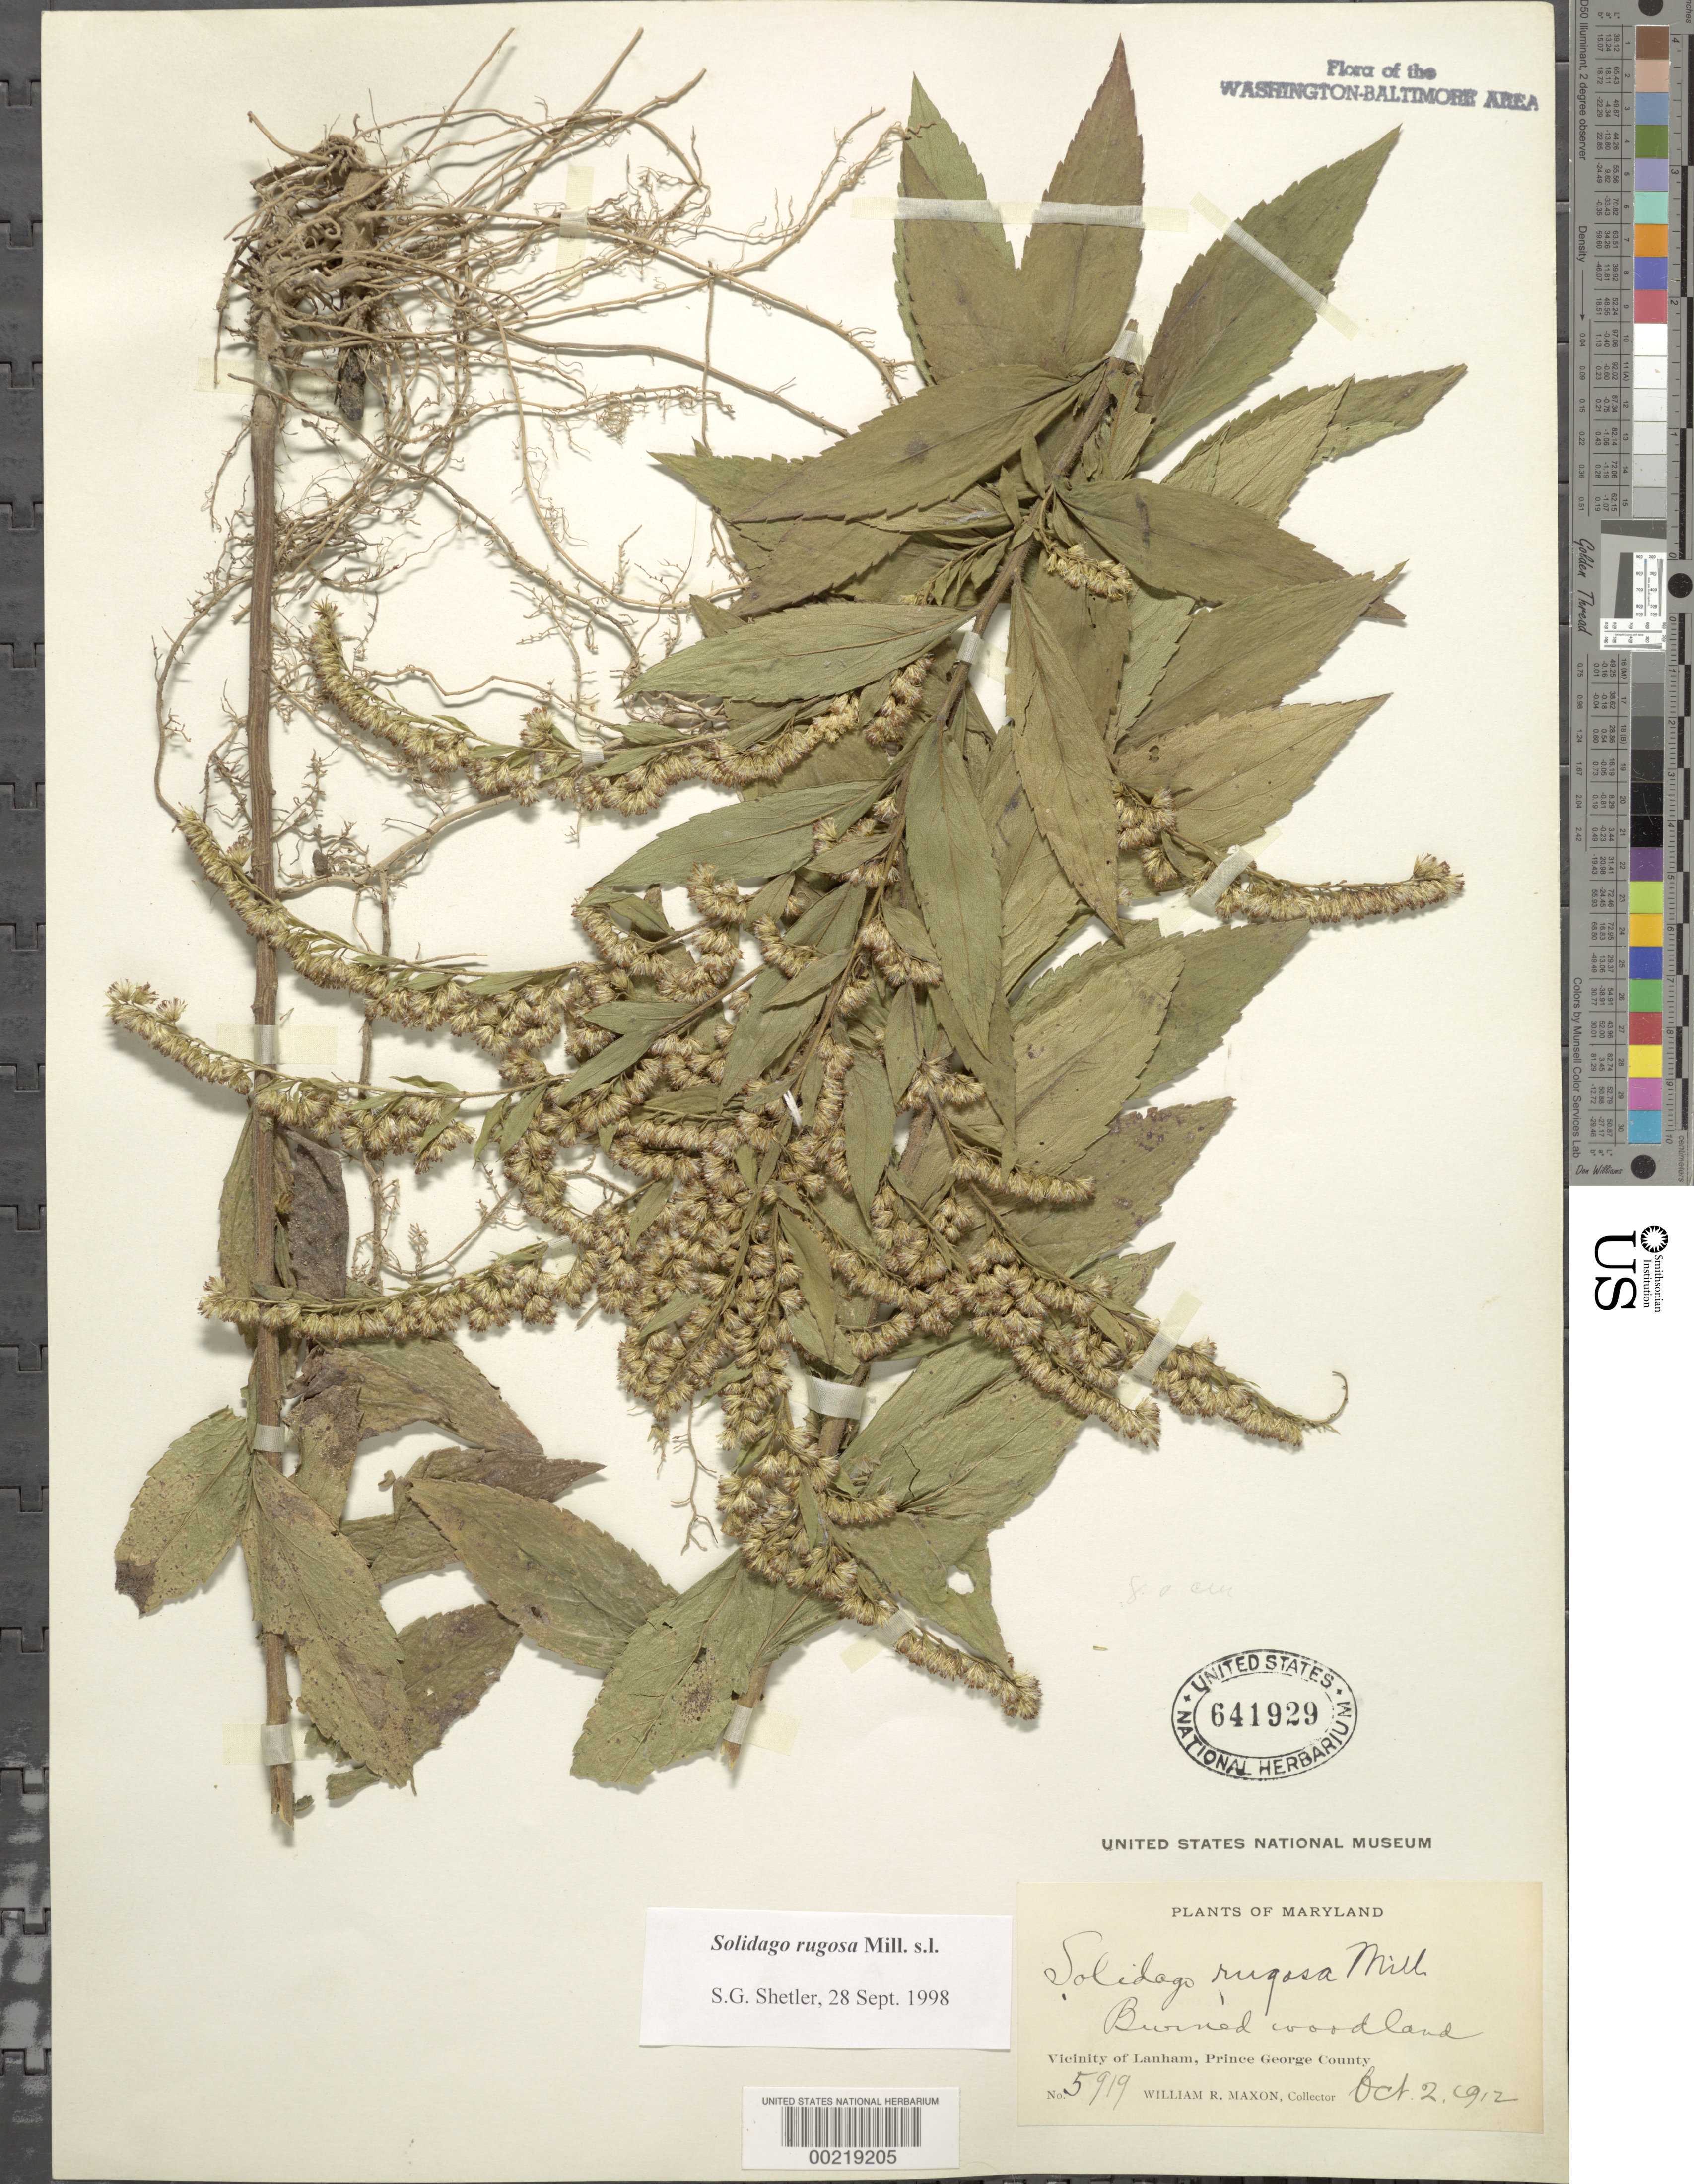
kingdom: Plantae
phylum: Tracheophyta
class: Magnoliopsida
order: Asterales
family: Asteraceae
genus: Solidago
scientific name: Solidago rugosa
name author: Mill.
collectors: W. R. Maxon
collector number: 5919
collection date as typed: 02 Oct 1912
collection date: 1912-10-02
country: United States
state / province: Maryland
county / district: Prince George's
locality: Lanham vicinity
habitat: Burned woodland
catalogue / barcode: US 641929